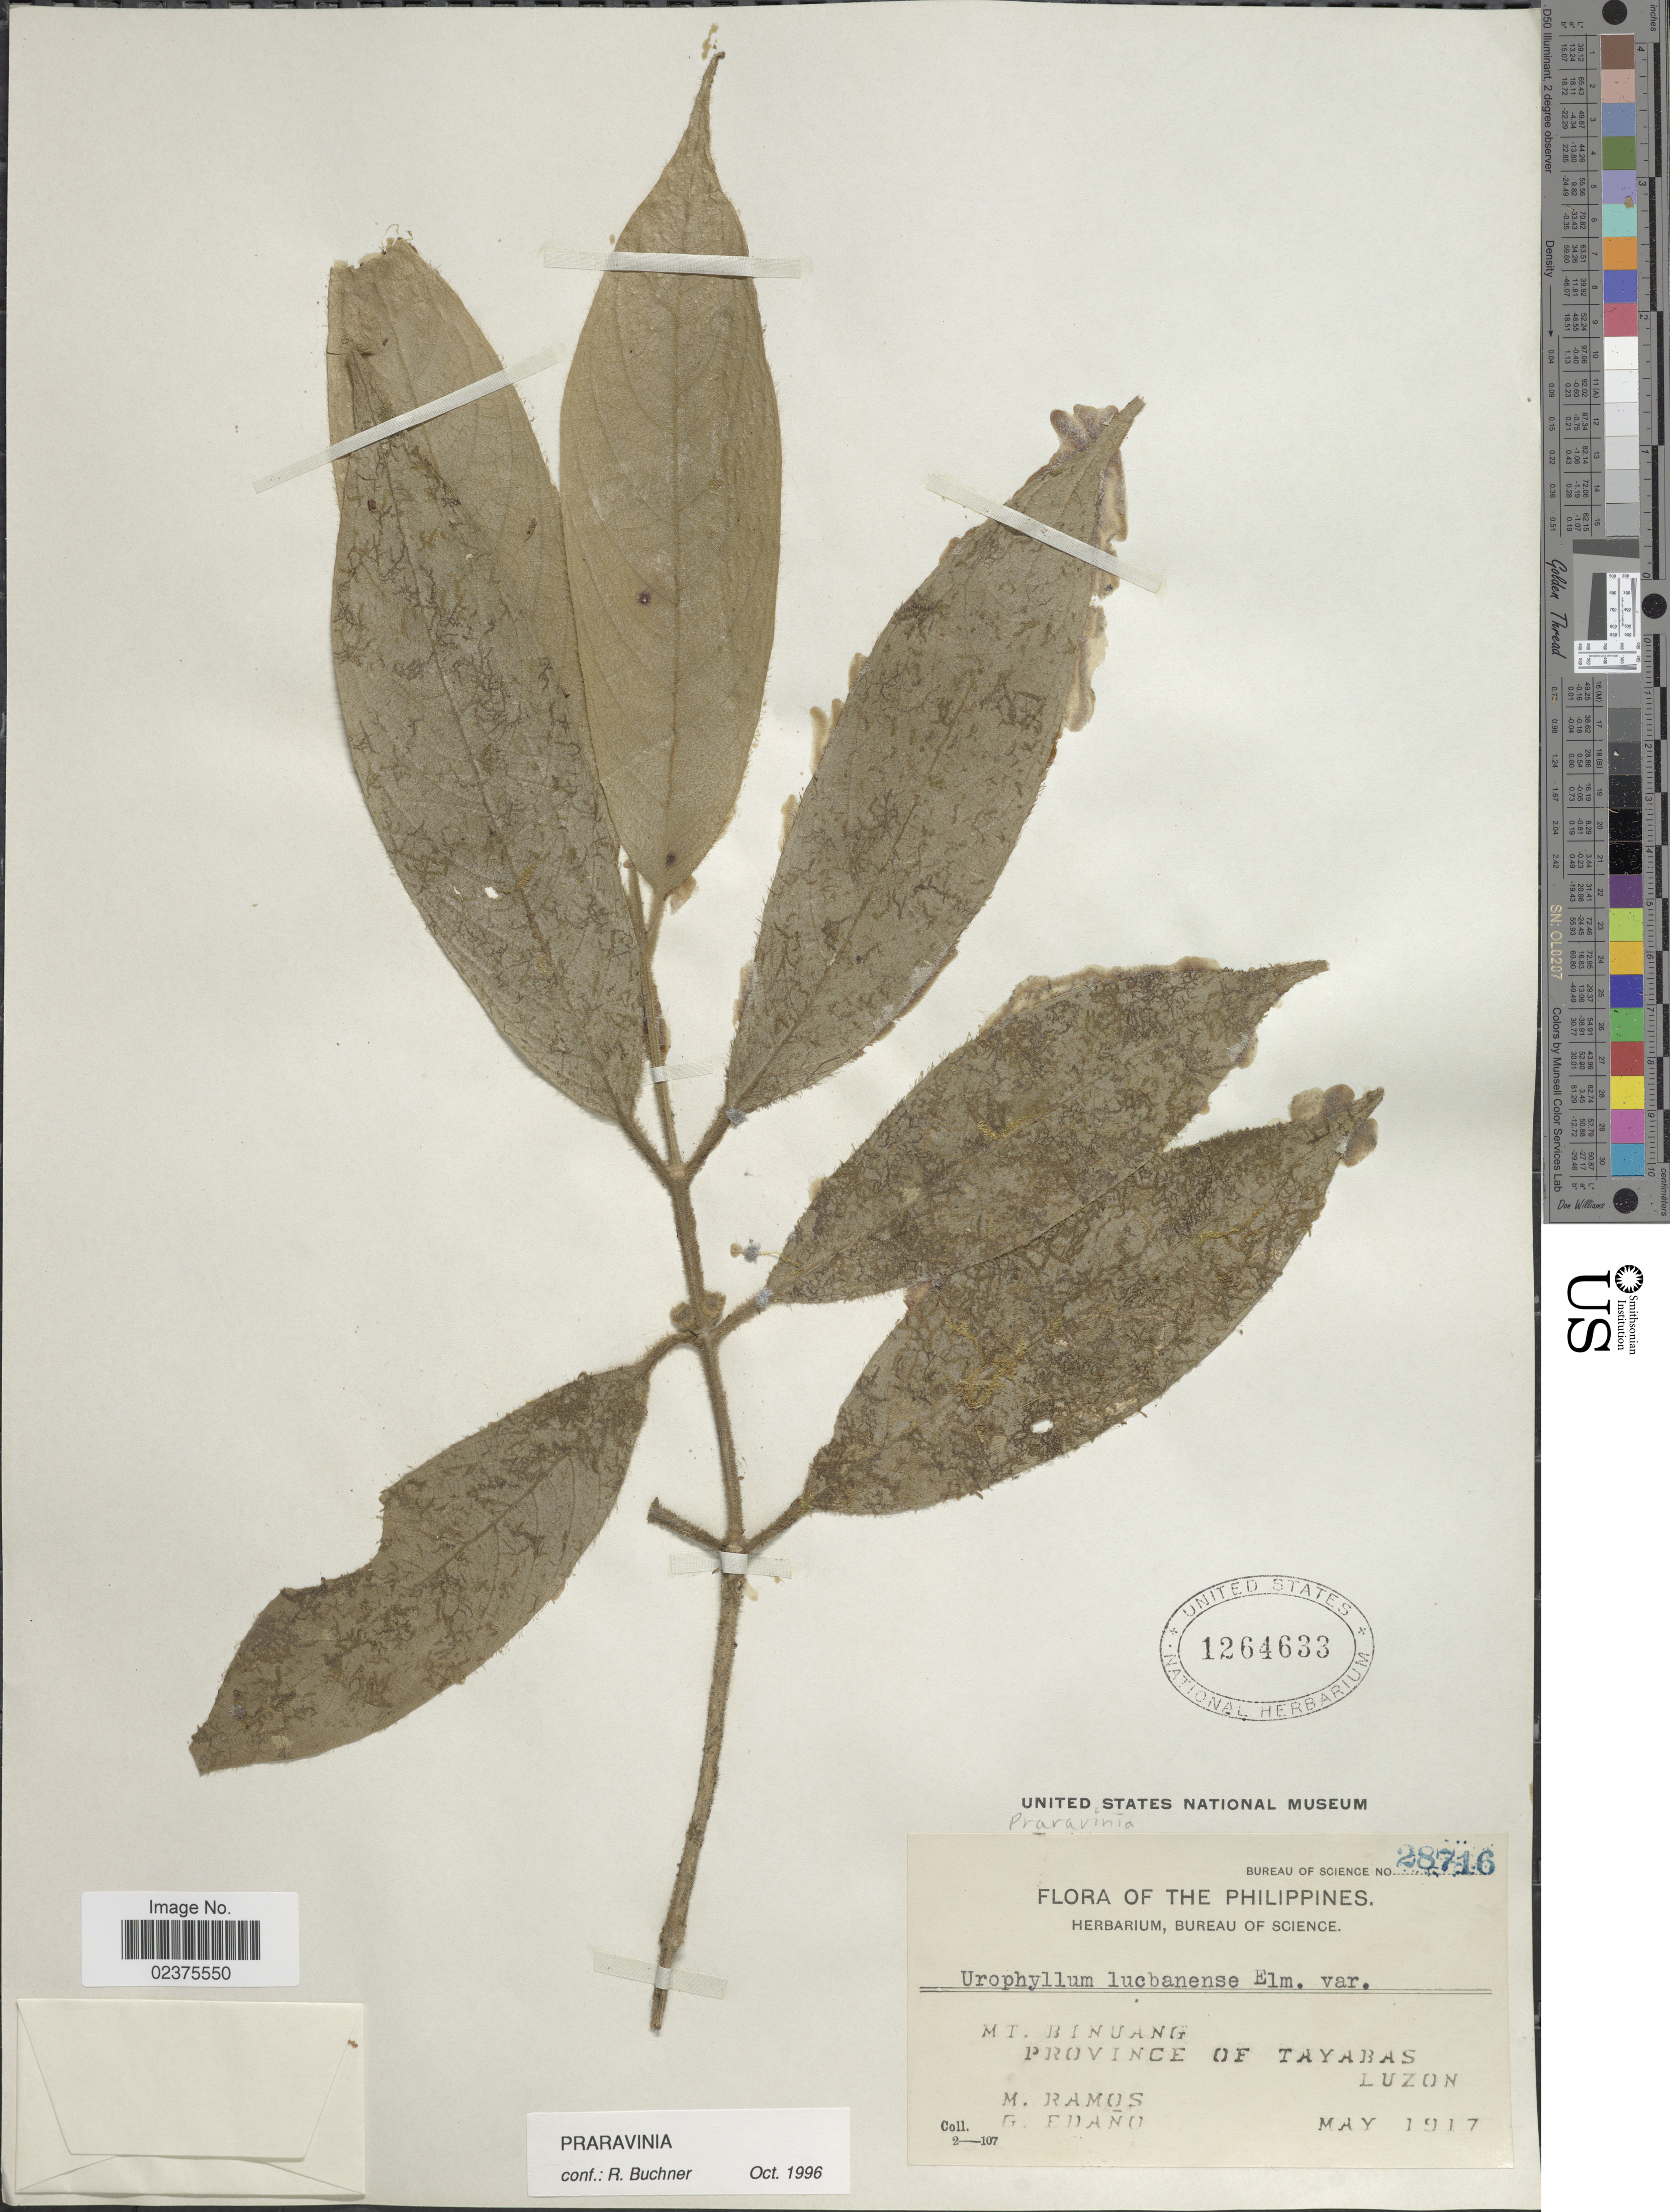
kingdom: Plantae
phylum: Tracheophyta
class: Magnoliopsida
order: Gentianales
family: Rubiaceae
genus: Praravinia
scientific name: Praravinia sp.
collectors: M. Ramos & G. Edaño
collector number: Bureau of Science 28716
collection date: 1917-05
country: Philippines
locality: Mt. Binuang, Province of Tayabas, Luzon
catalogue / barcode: US 1264633